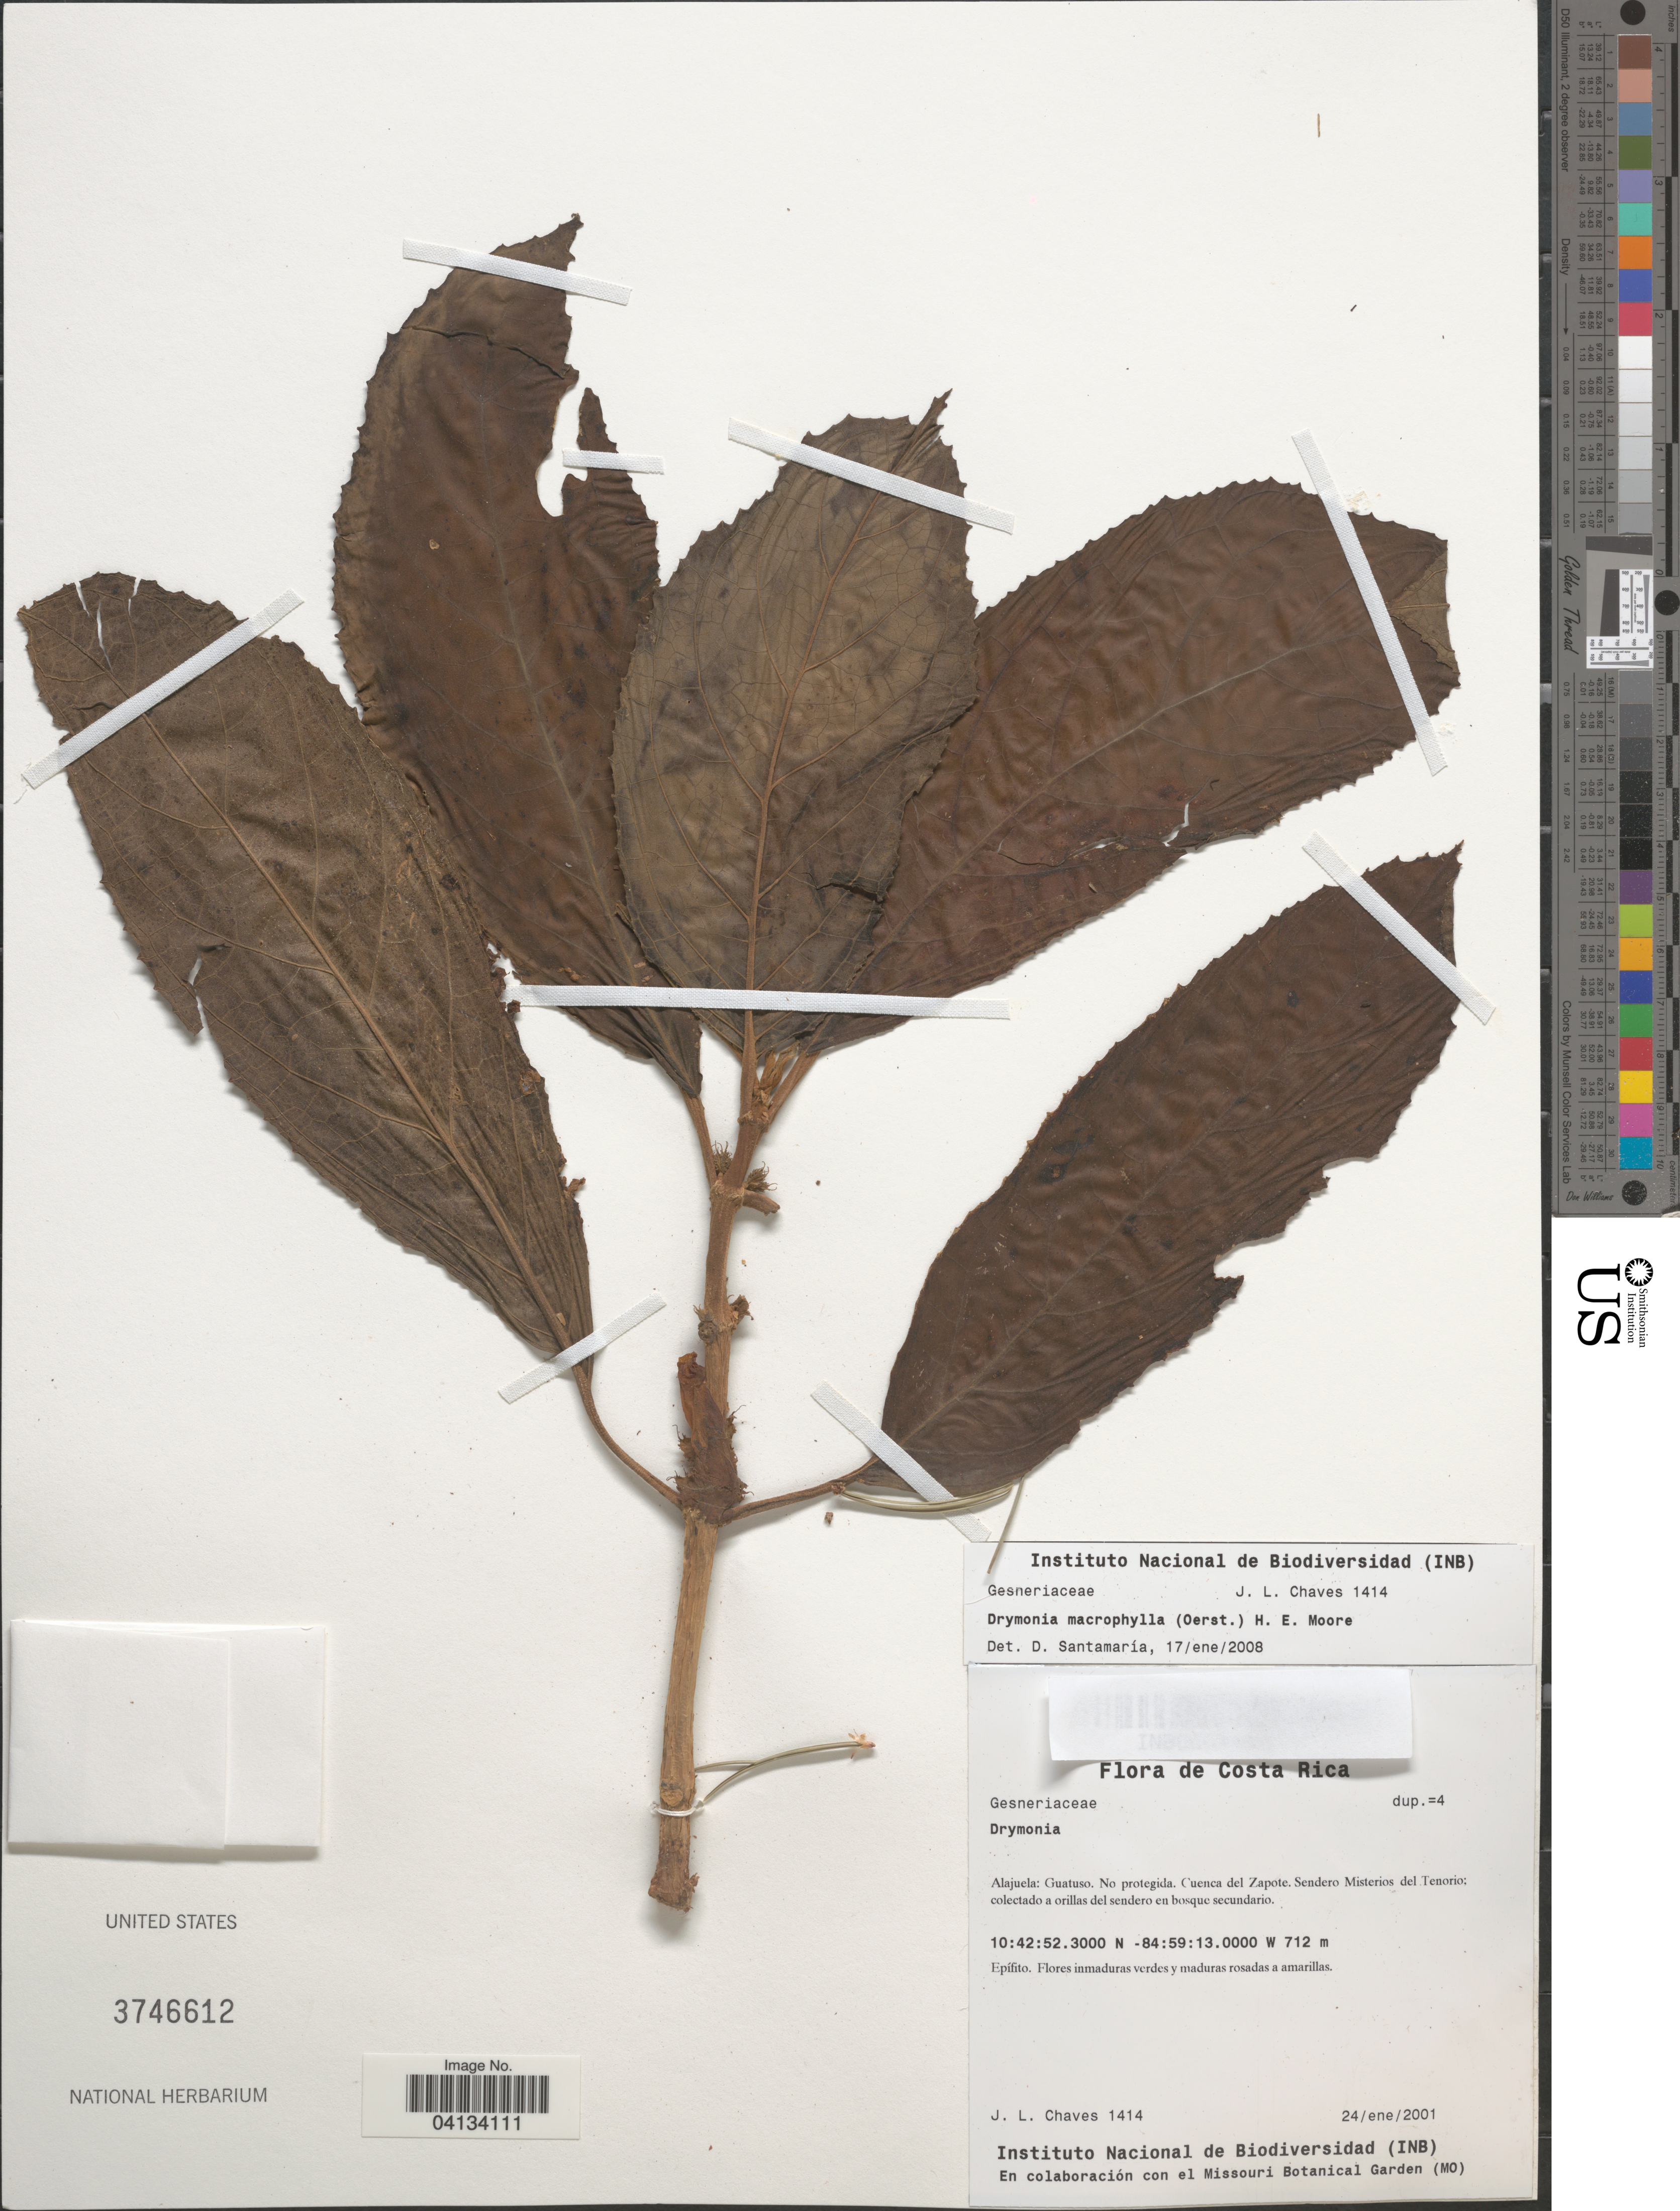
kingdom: Plantae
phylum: Tracheophyta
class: Magnoliopsida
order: Lamiales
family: Gesneriaceae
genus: Drymonia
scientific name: Drymonia macrophylla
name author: (Oerst.) H.E. Moore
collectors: J. Chaves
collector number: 1414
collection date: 2001-01-24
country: Costa Rica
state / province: Alajuela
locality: Guatuso. Cuenca del Zapote. Sendero Misterios del Tenorio.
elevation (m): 712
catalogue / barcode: US 3746612